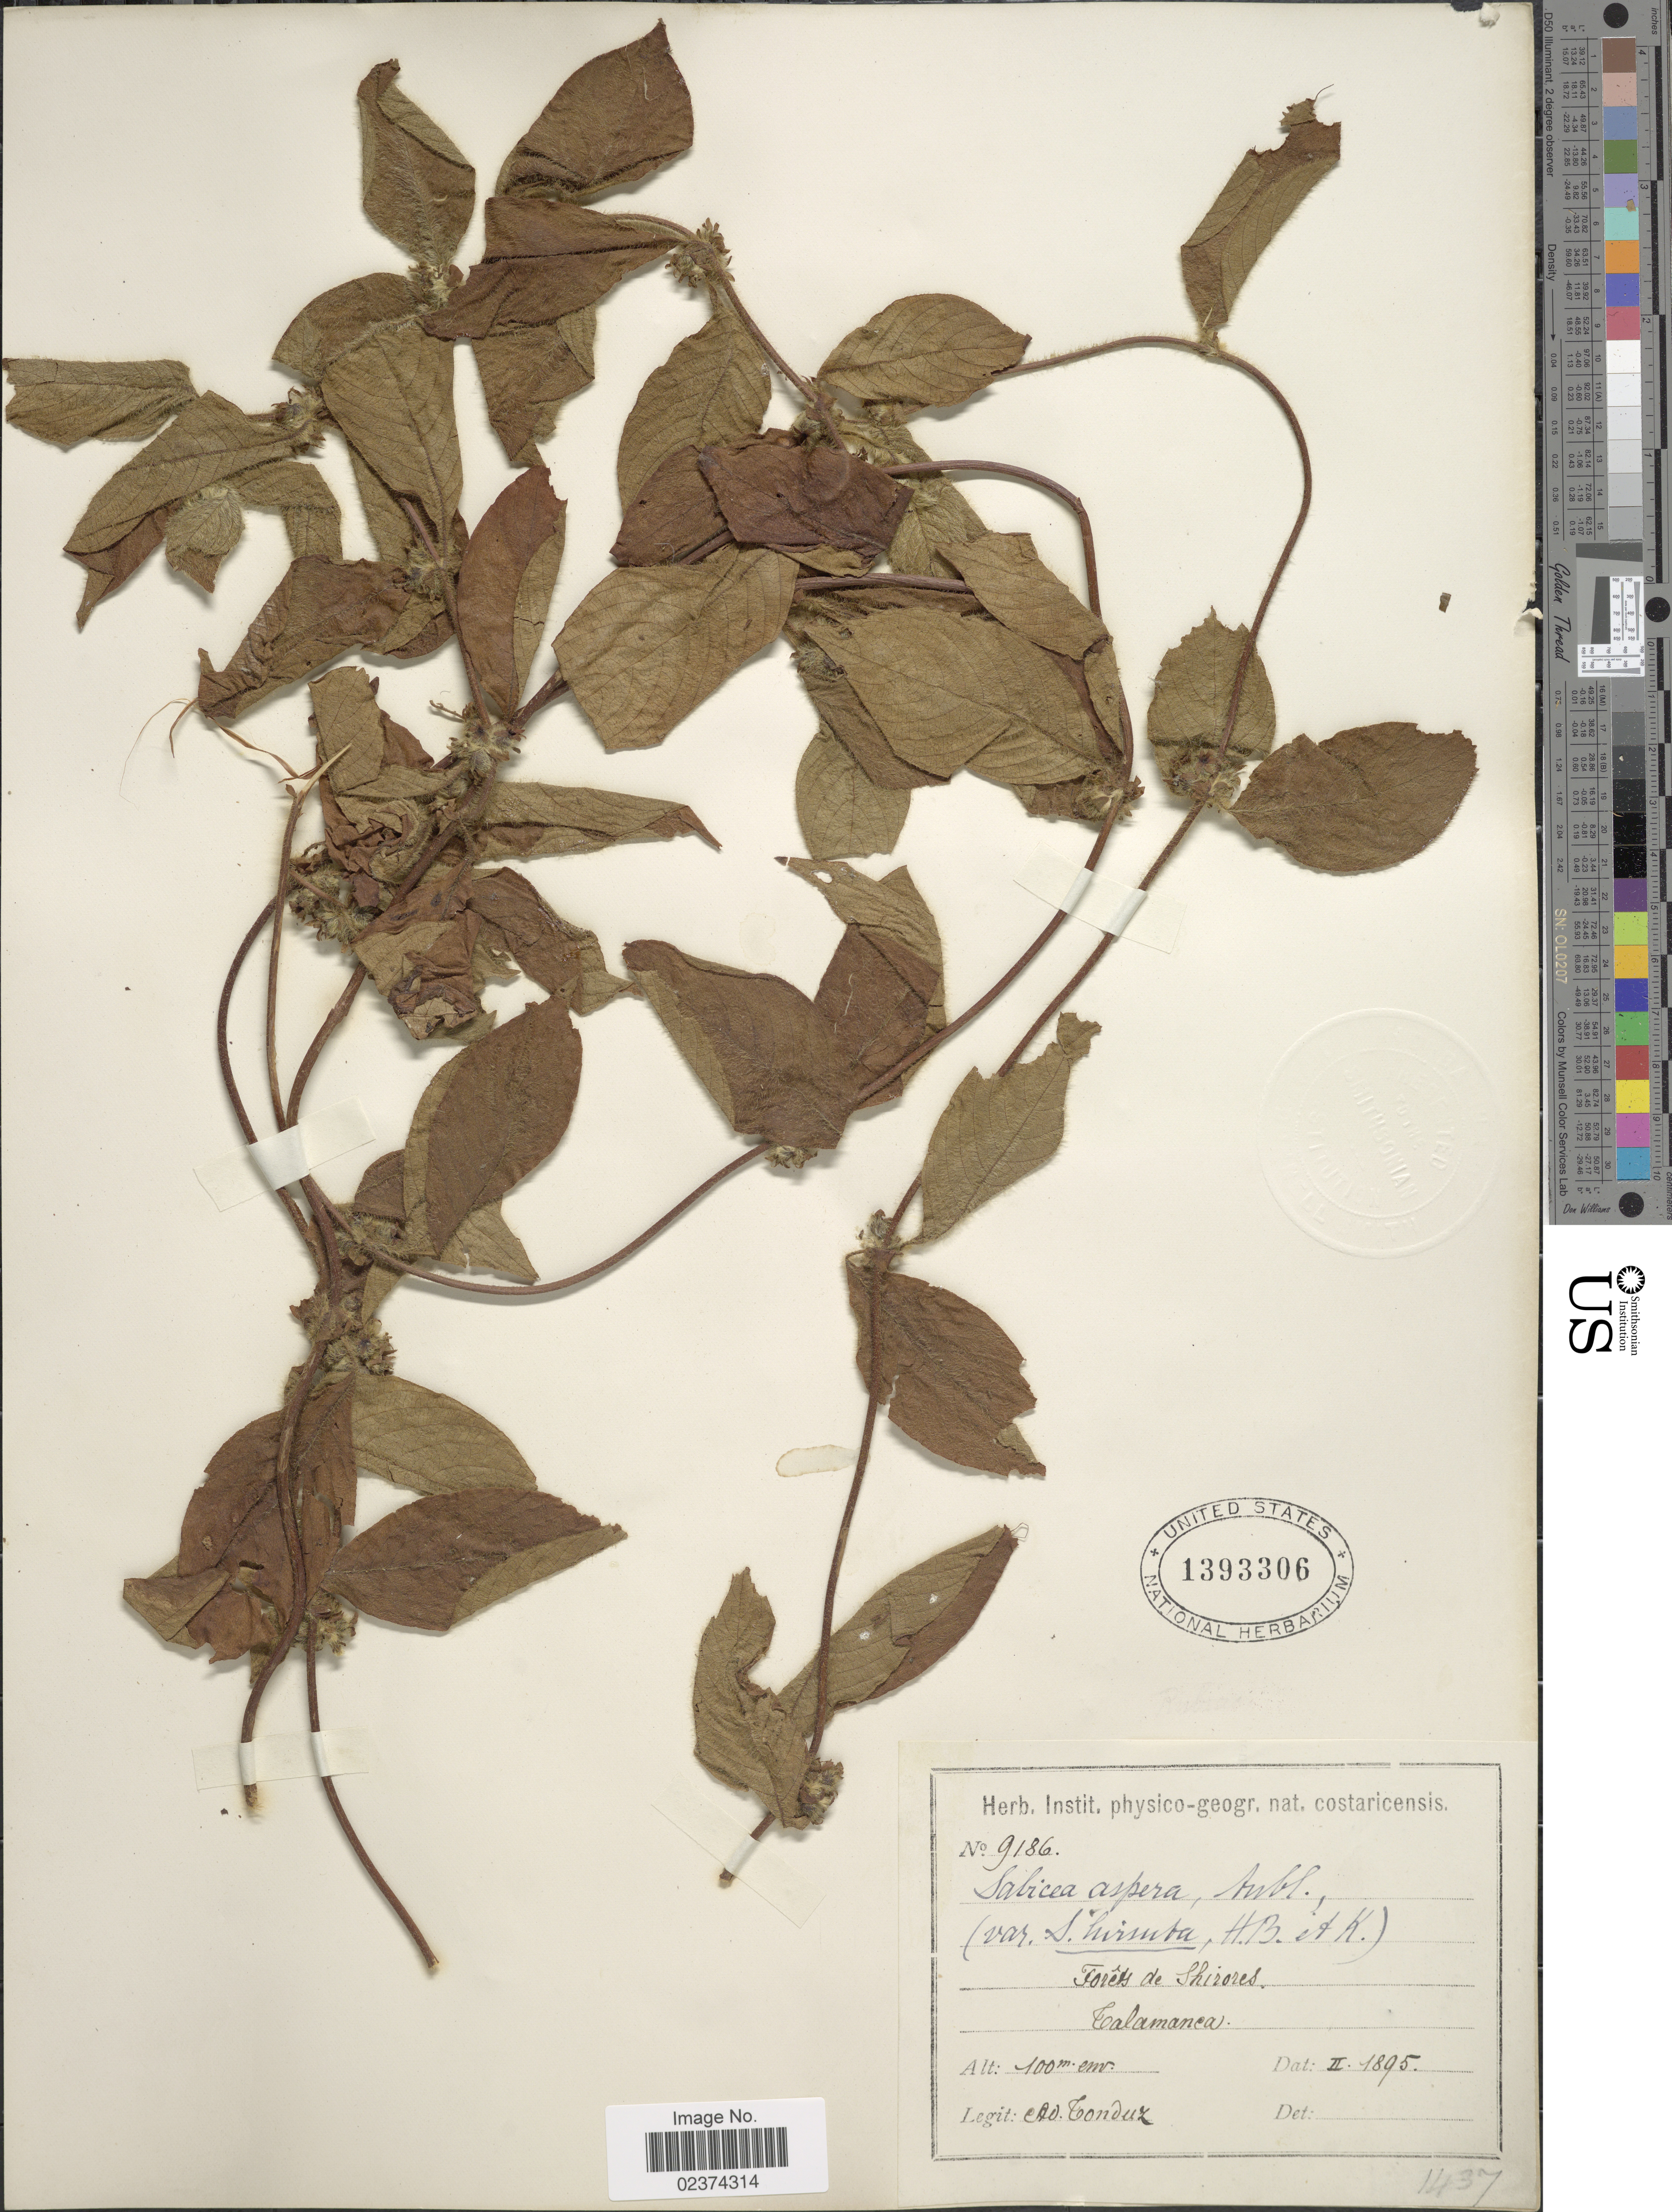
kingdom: Plantae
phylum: Tracheophyta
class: Magnoliopsida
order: Gentianales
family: Rubiaceae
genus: Sabicea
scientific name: Sabicea hirsuta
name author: Kunth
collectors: A. Tonduz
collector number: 9186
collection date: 1895-02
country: Costa Rica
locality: Forêts de Shirores, Talamanca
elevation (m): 100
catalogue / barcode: US 1393306